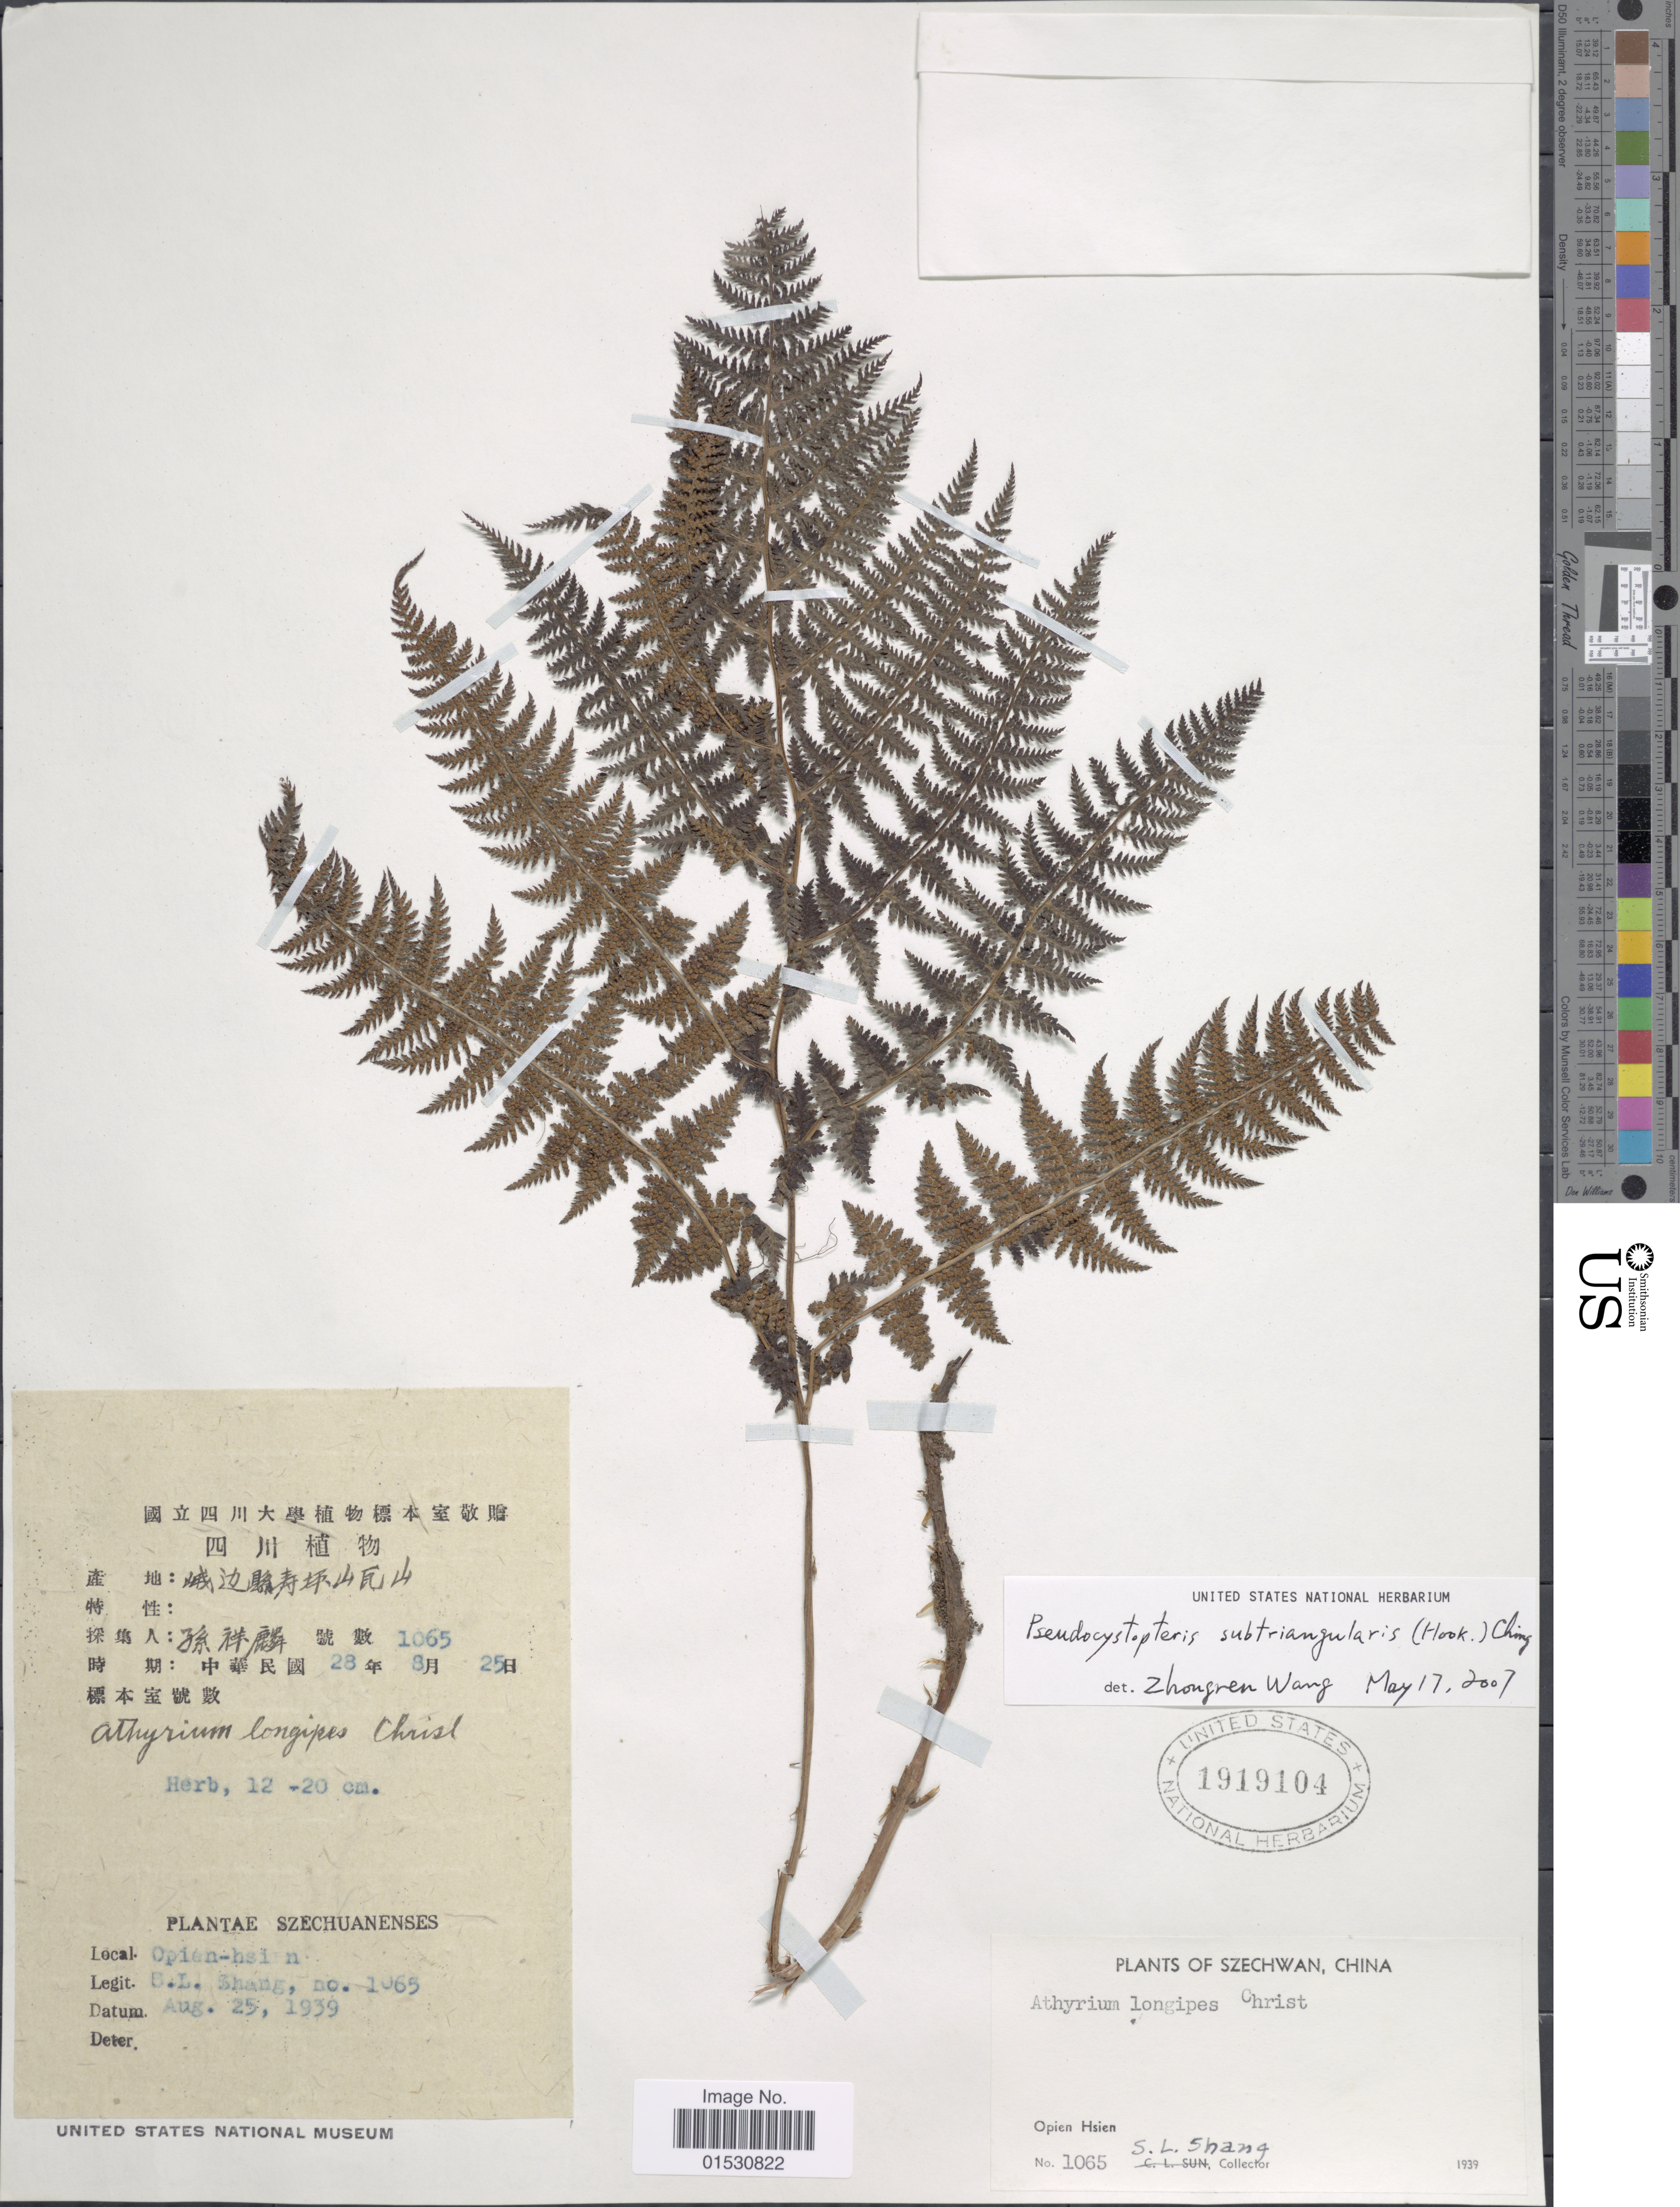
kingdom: Plantae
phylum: Tracheophyta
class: Polypodiopsida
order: Polypodiales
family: Athyriaceae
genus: Athyrium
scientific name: Athyrium longipes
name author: Christ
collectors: S. Shang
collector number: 1065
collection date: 1939-08-25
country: China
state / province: Sichuan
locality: Szechuanenses. Opien-hsien.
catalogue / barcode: US 1919104